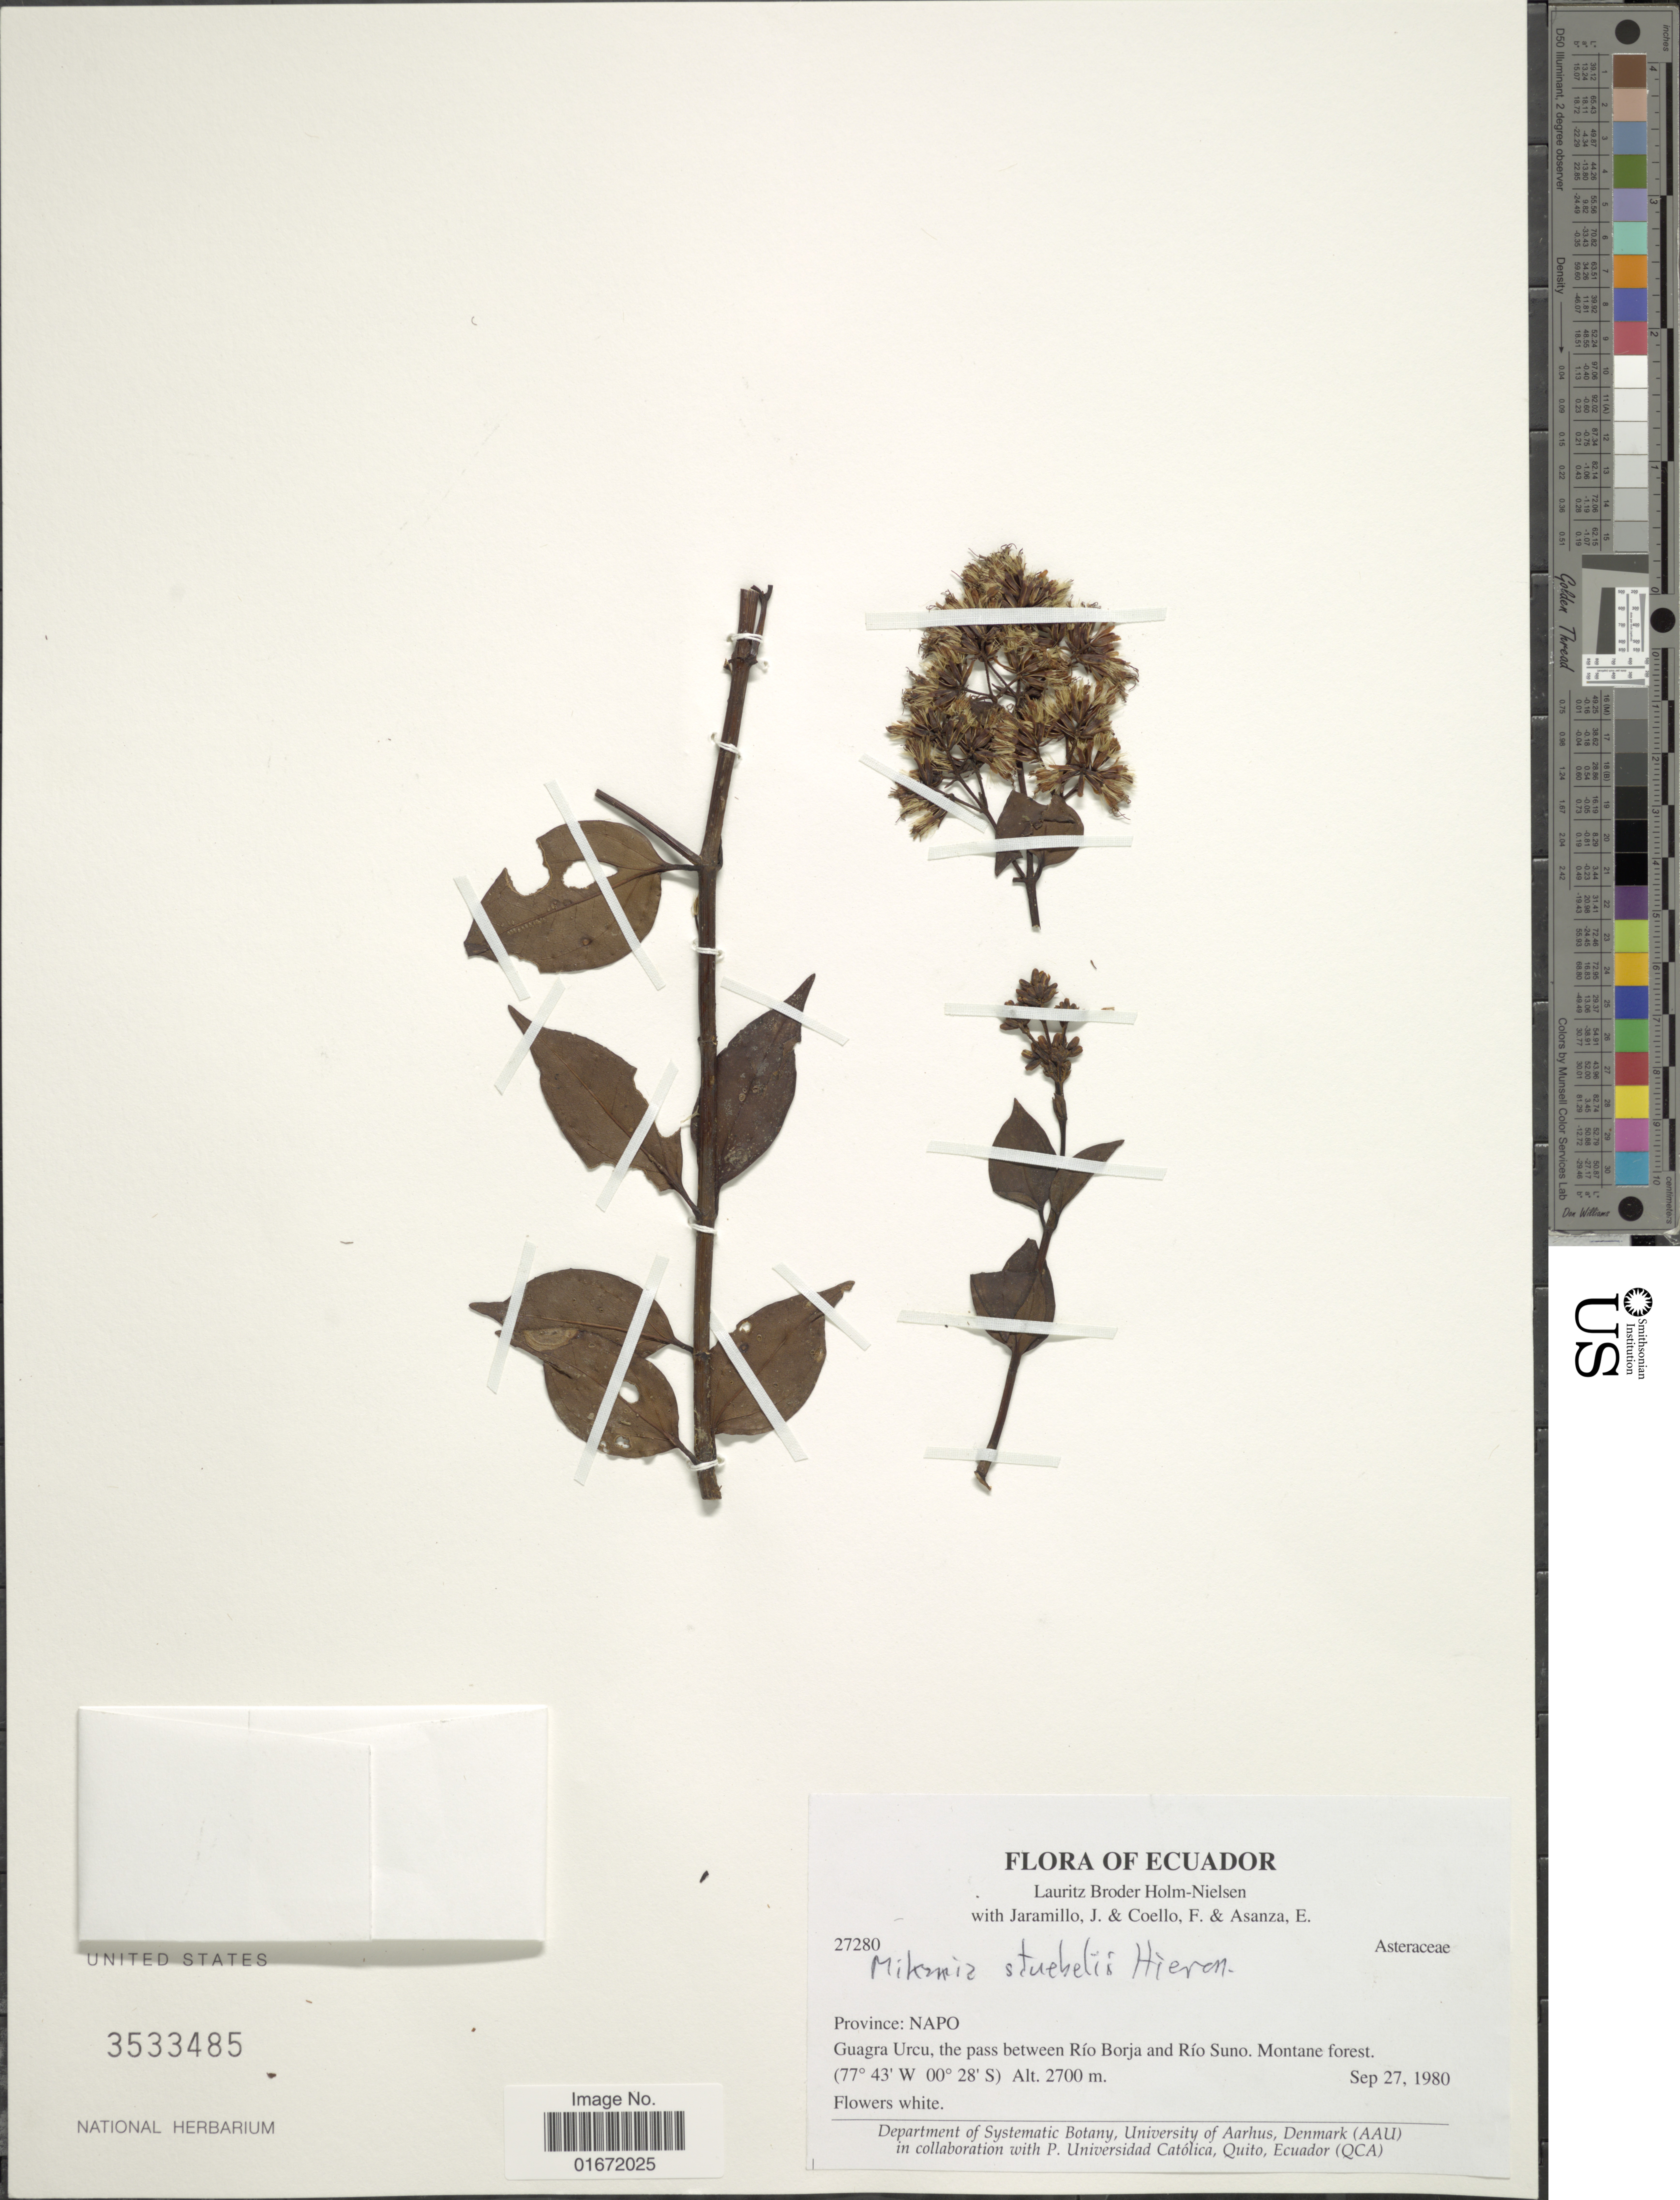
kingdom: Plantae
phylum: Tracheophyta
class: Magnoliopsida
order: Asterales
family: Asteraceae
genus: Mikania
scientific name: Mikania stuebelii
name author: Hieron.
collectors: L. B. Holm-Nielsen, J. Jaramillo, F. Coello & E. Asanza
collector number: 27280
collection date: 1980-09-27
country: Ecuador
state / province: Napo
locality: Province: Napo. Guagra Urcu, the pass between Río Borja and Río Suno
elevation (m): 2700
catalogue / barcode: US 3533485